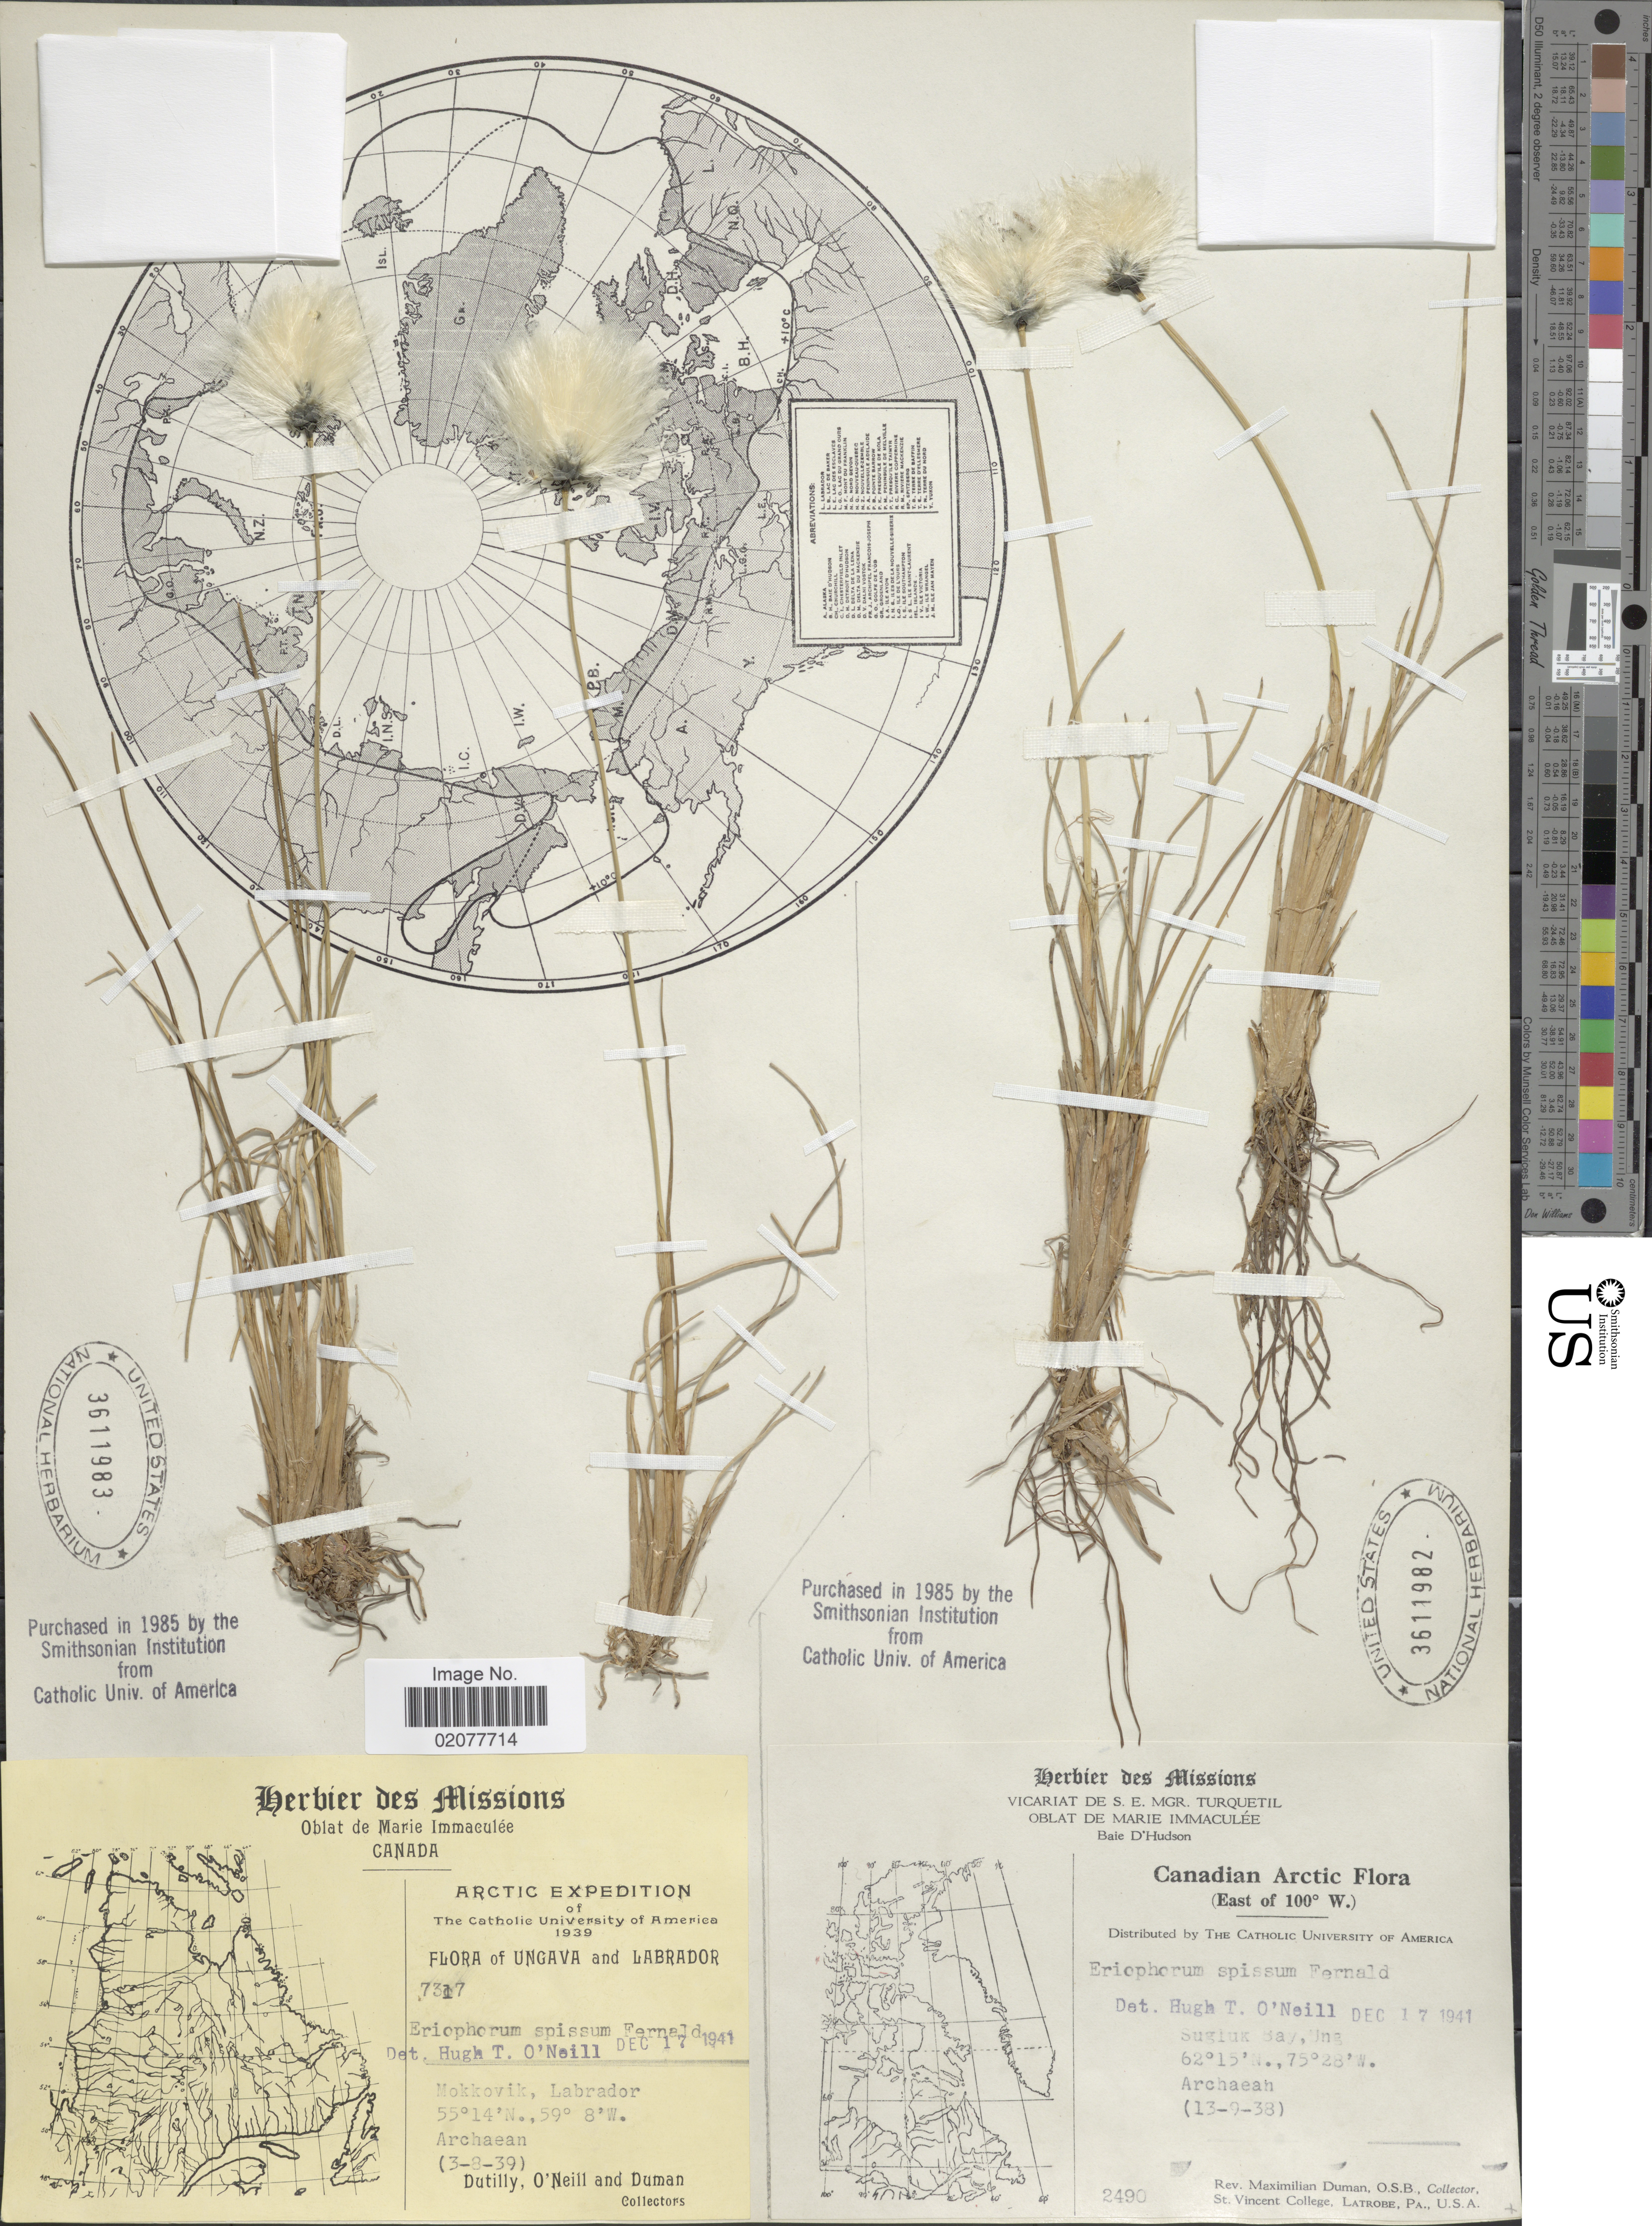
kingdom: Plantae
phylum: Tracheophyta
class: Liliopsida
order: Poales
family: Cyperaceae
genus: Eriophorum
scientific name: Eriophorum spissum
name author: Fernald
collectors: -. Dutilly, O' Neill & -. Duman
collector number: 7317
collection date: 1939-08-03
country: Canada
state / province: Newfoundland and Labrador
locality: Ungava and Labrador, Mokkovik, Labrador.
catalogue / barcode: US 3611983